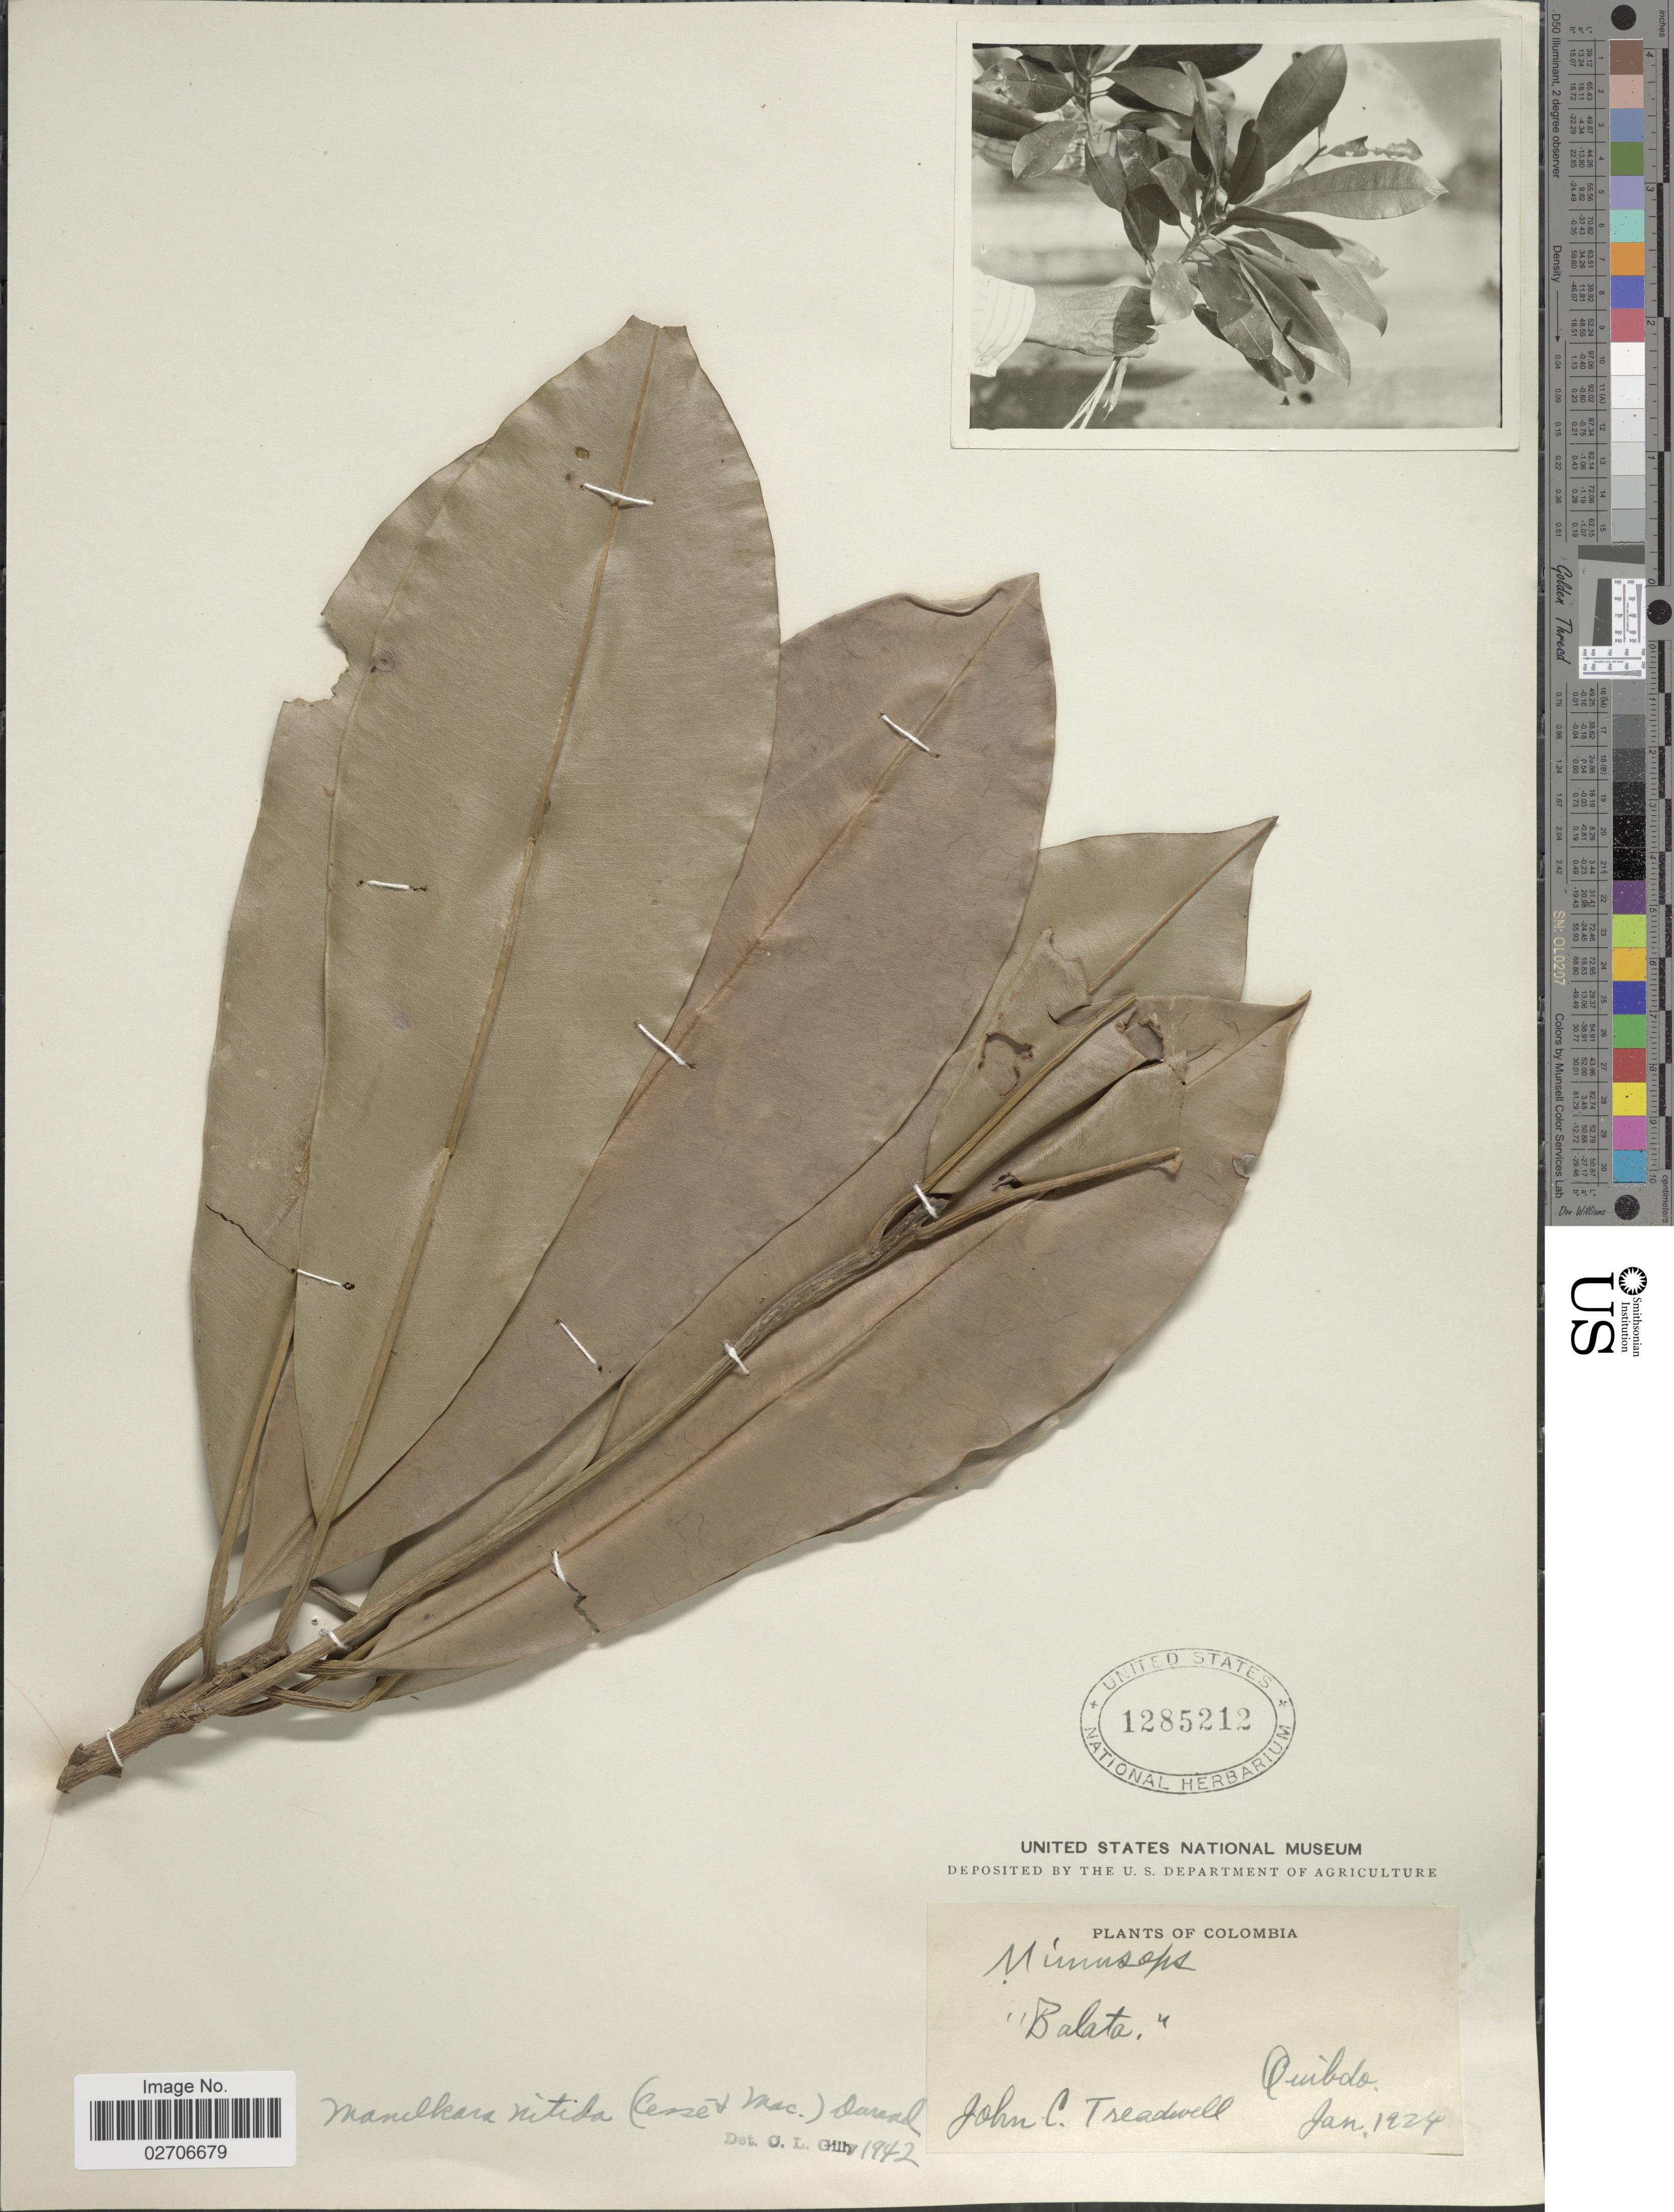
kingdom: Plantae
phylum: Tracheophyta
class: Magnoliopsida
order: Ericales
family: Sapotaceae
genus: Manilkara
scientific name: Manilkara bidentata subsp. surinamensis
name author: (Miq.) T.D. Penn.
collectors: J. Treadwell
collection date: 1924-01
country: Colombia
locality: Quibdo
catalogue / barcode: US 1285212